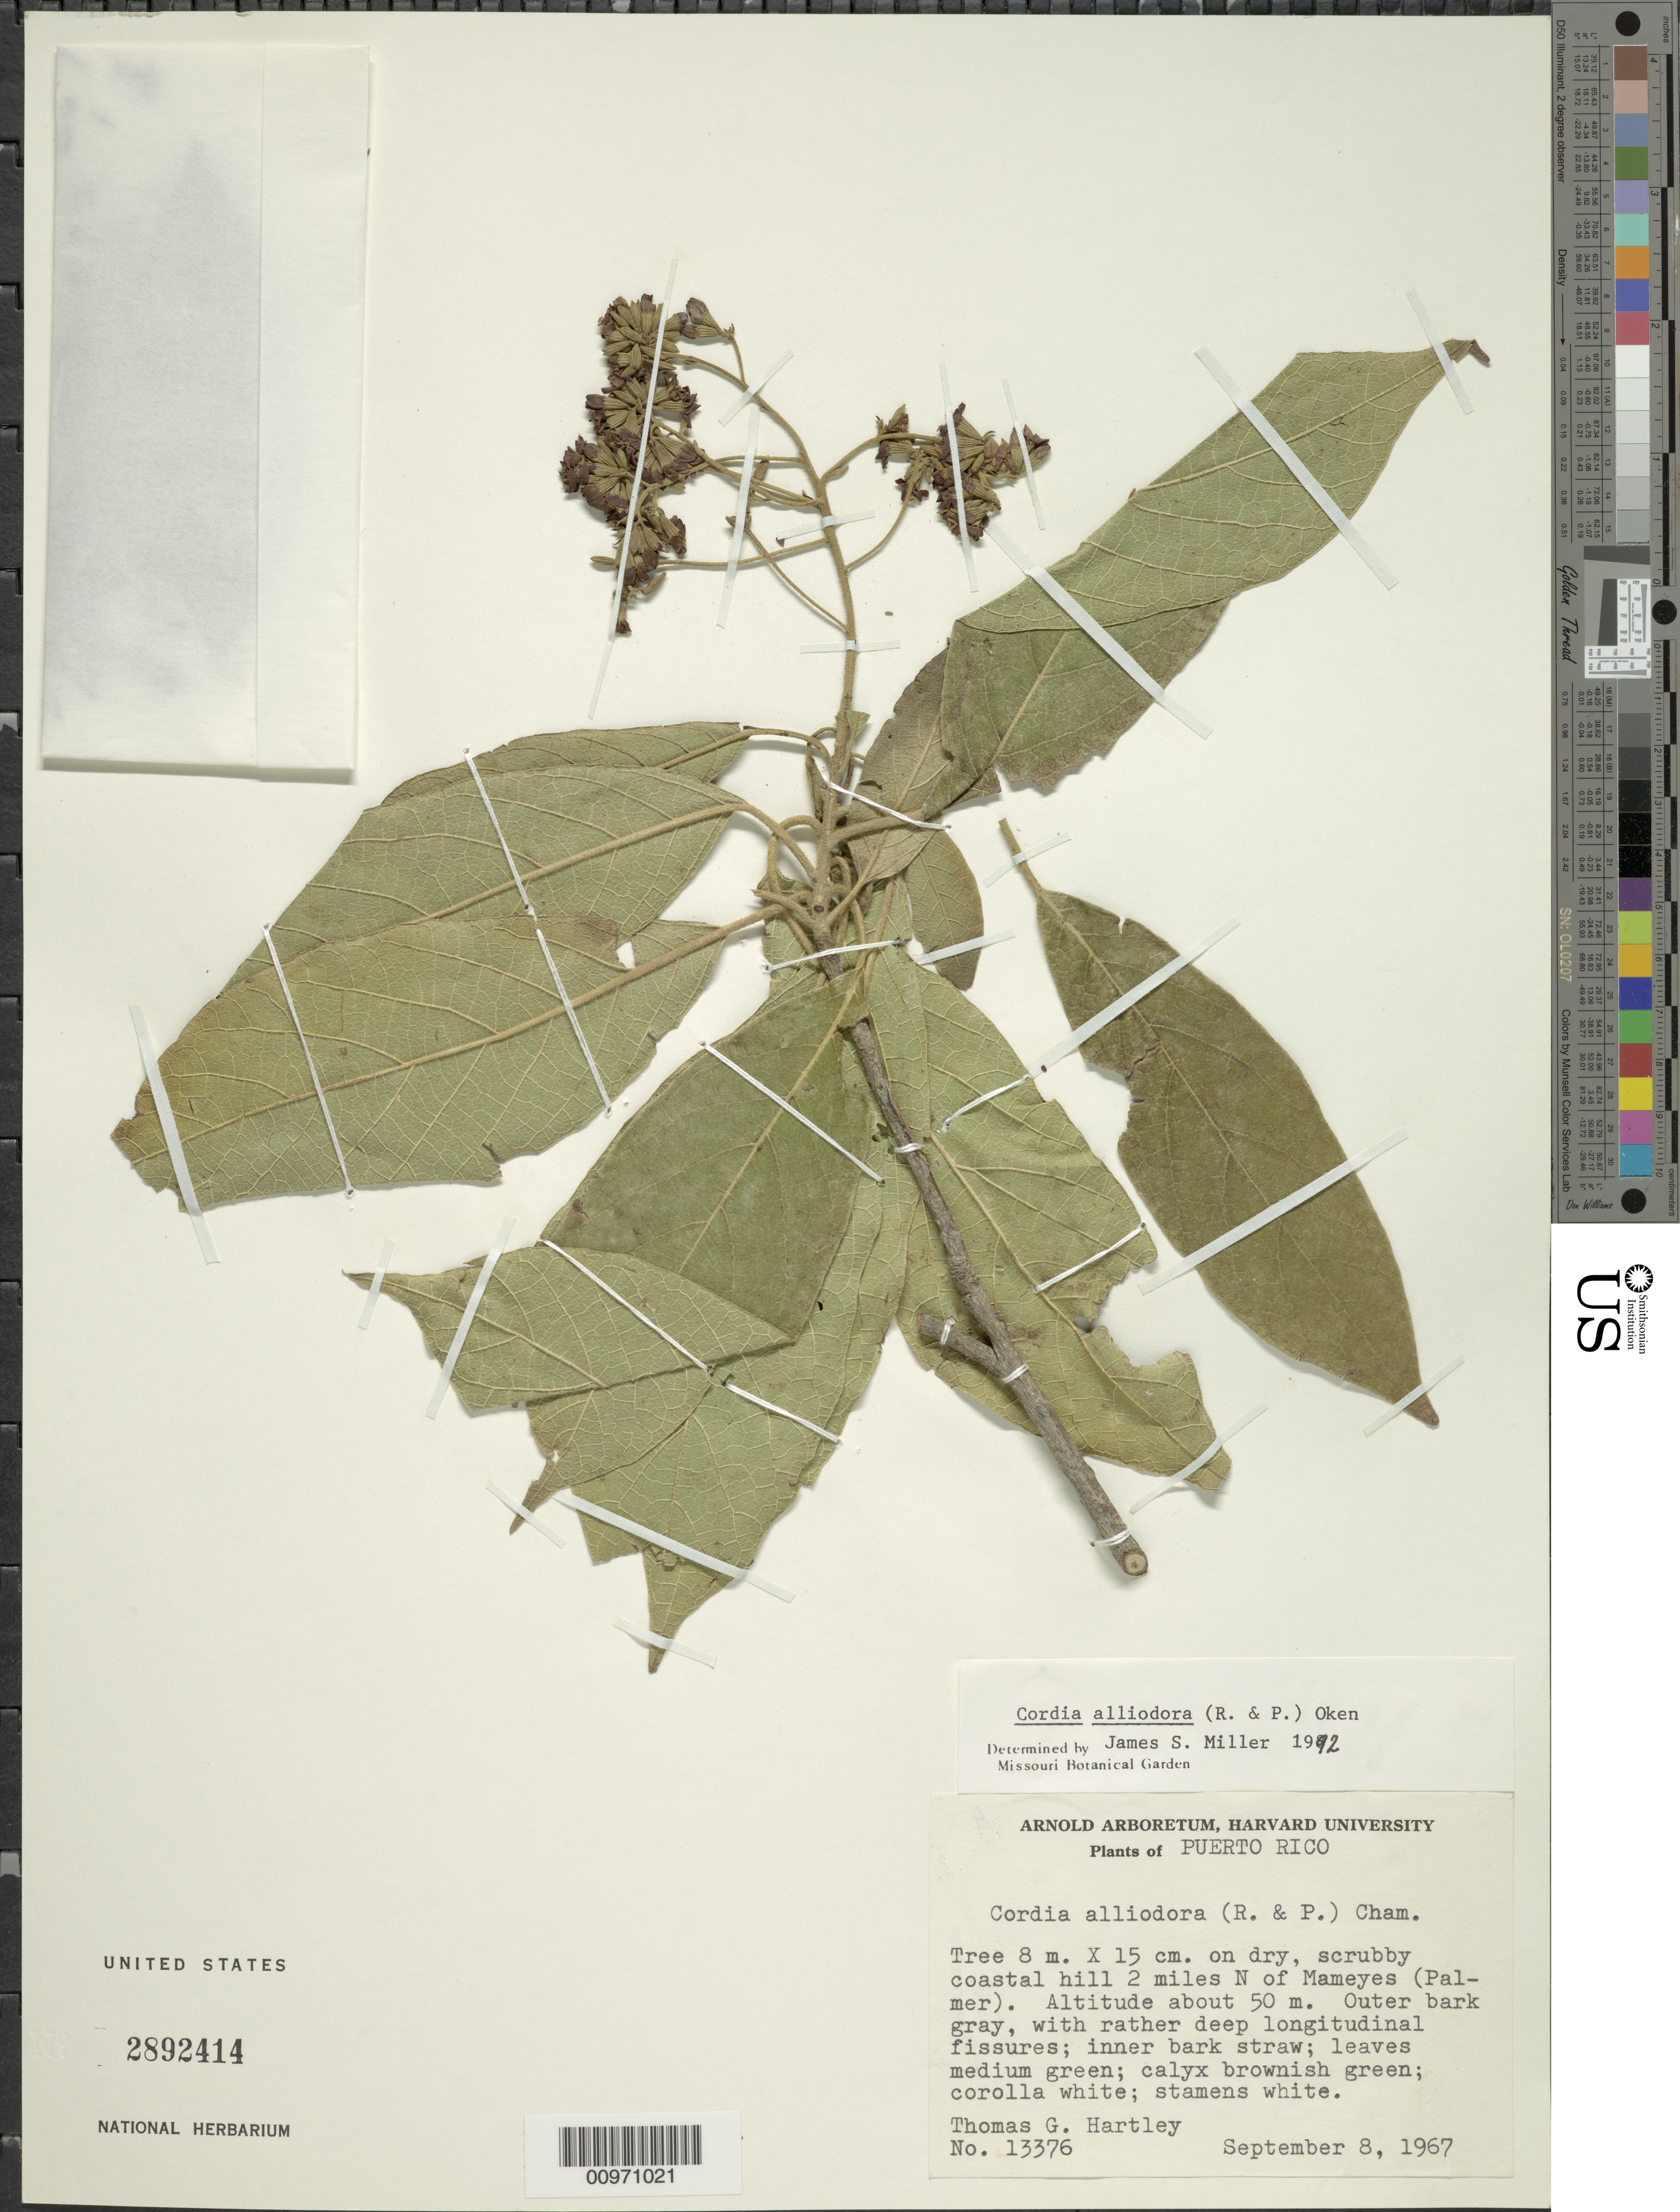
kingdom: Plantae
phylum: Tracheophyta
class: Magnoliopsida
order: Boraginales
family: Cordiaceae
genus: Cordia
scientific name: Cordia alliodora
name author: (Ruiz & Pav.) Oken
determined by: Miller, James S., (MO), Missouri Botanical Garden (UNITED STATES)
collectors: T. G. Hartley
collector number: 13376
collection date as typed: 08 Sep 1967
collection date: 1967-09-08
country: Puerto Rico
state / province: Río Grande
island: Puerto Rico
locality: Coastal hill 2 miles N of Mameyes (Palmer)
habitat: On dry, scrubby coastal hill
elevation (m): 50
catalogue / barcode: US 2892414